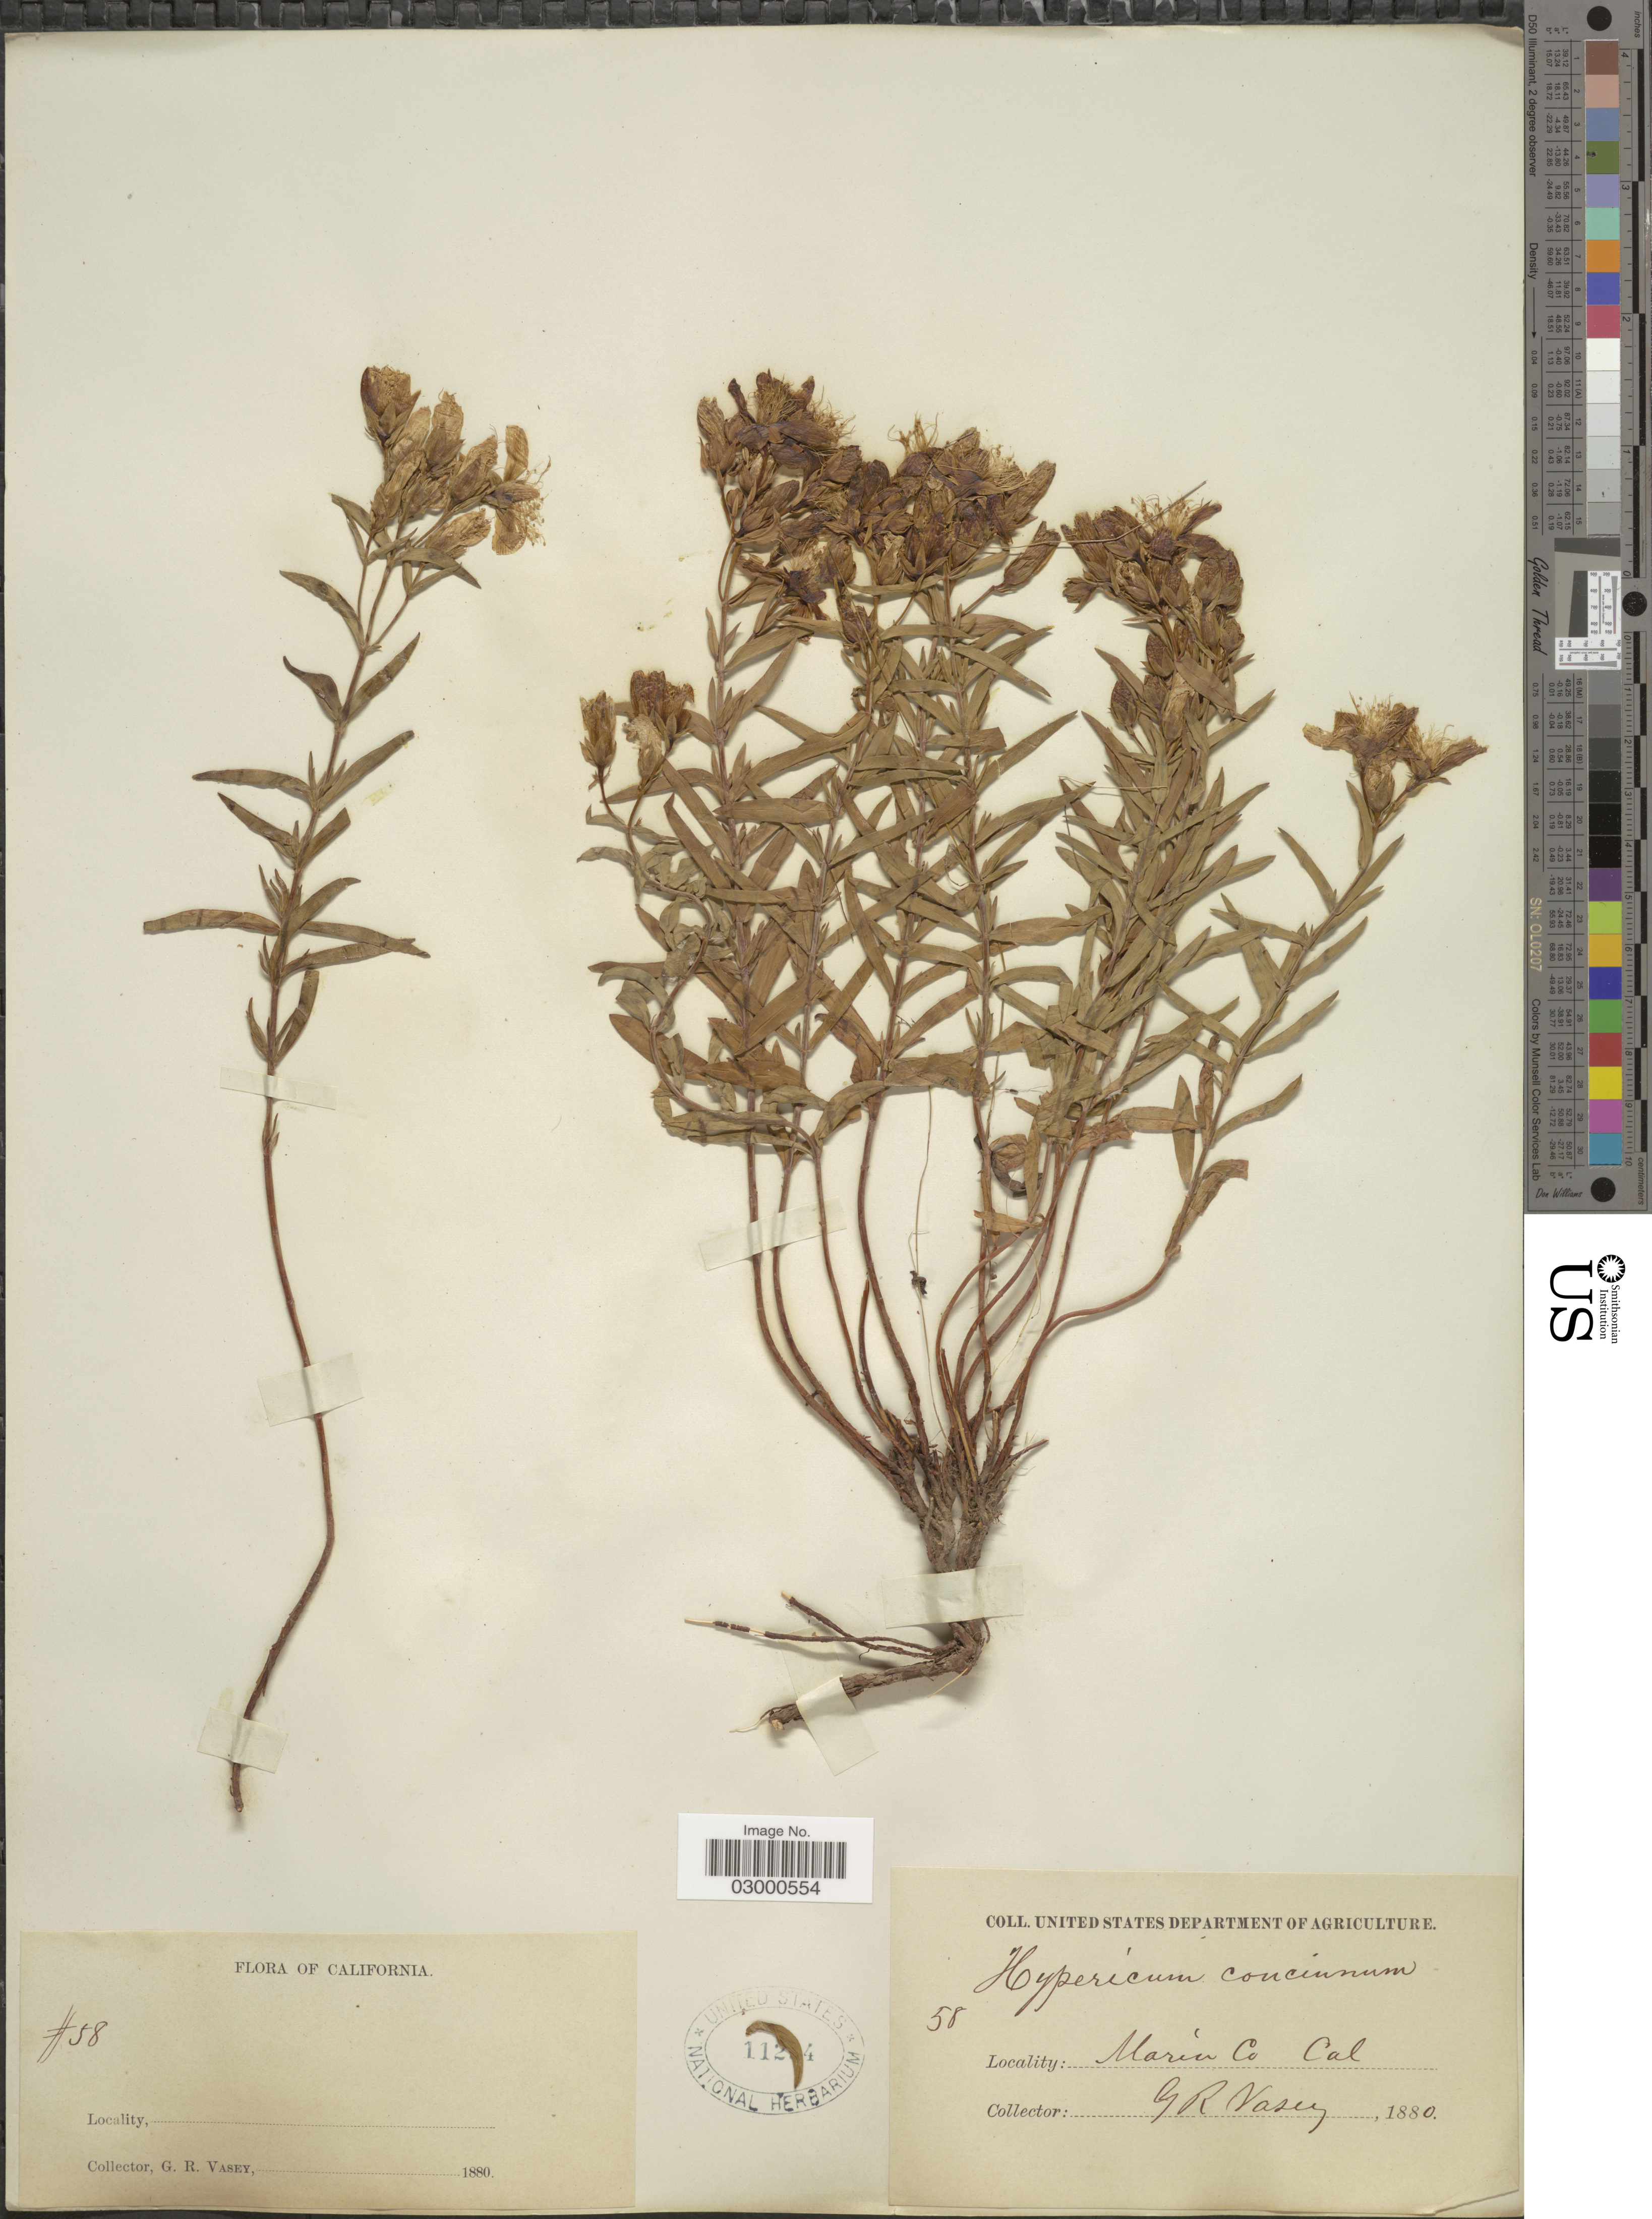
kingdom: Plantae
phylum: Tracheophyta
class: Magnoliopsida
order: Malpighiales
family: Hypericaceae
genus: Hypericum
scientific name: Hypericum concinnum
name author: Benth.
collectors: G. R. Vasey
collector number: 58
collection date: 1880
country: United States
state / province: California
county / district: Marin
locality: Marin Co.